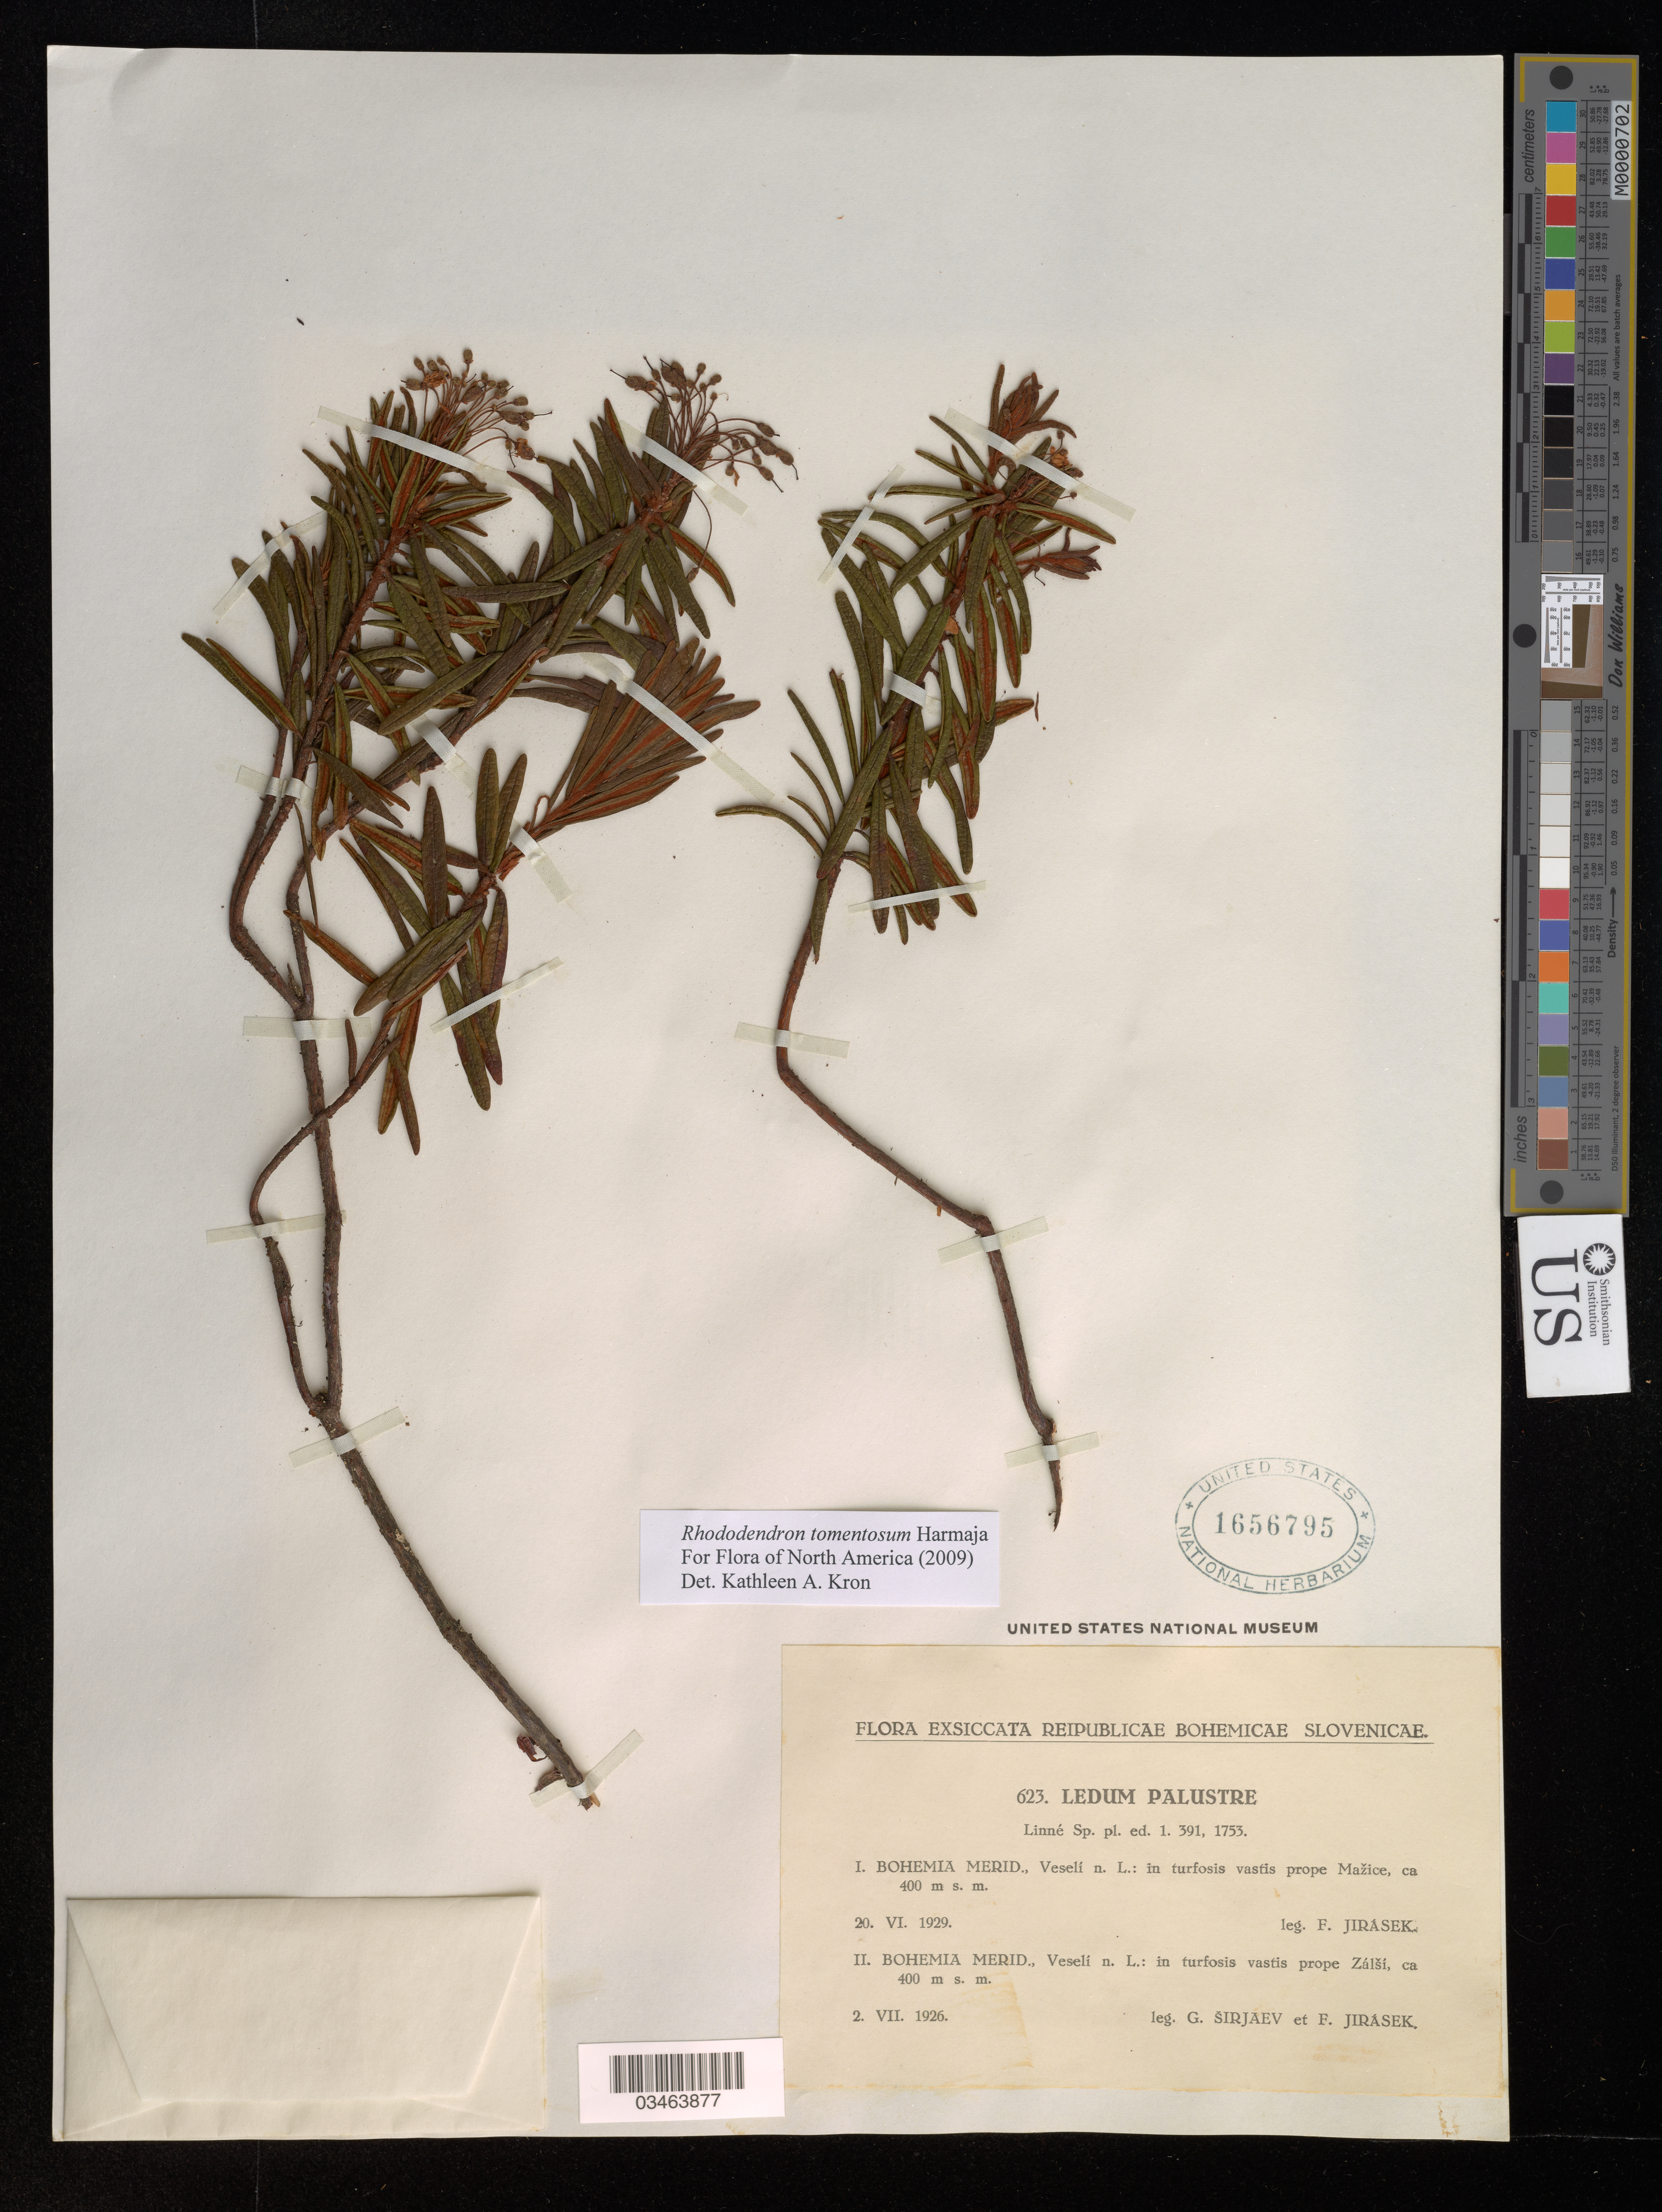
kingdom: Plantae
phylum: Tracheophyta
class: Magnoliopsida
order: Ericales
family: Ericaceae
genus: Rhododendron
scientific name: Rhododendron tomentosum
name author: Harmaja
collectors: F. Jirasek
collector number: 623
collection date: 1929-06-20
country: Czech Republic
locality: Bohemia Merid., Veselí n. L.: in turfosis vastis prope Mažice.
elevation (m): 400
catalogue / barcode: US 1656795